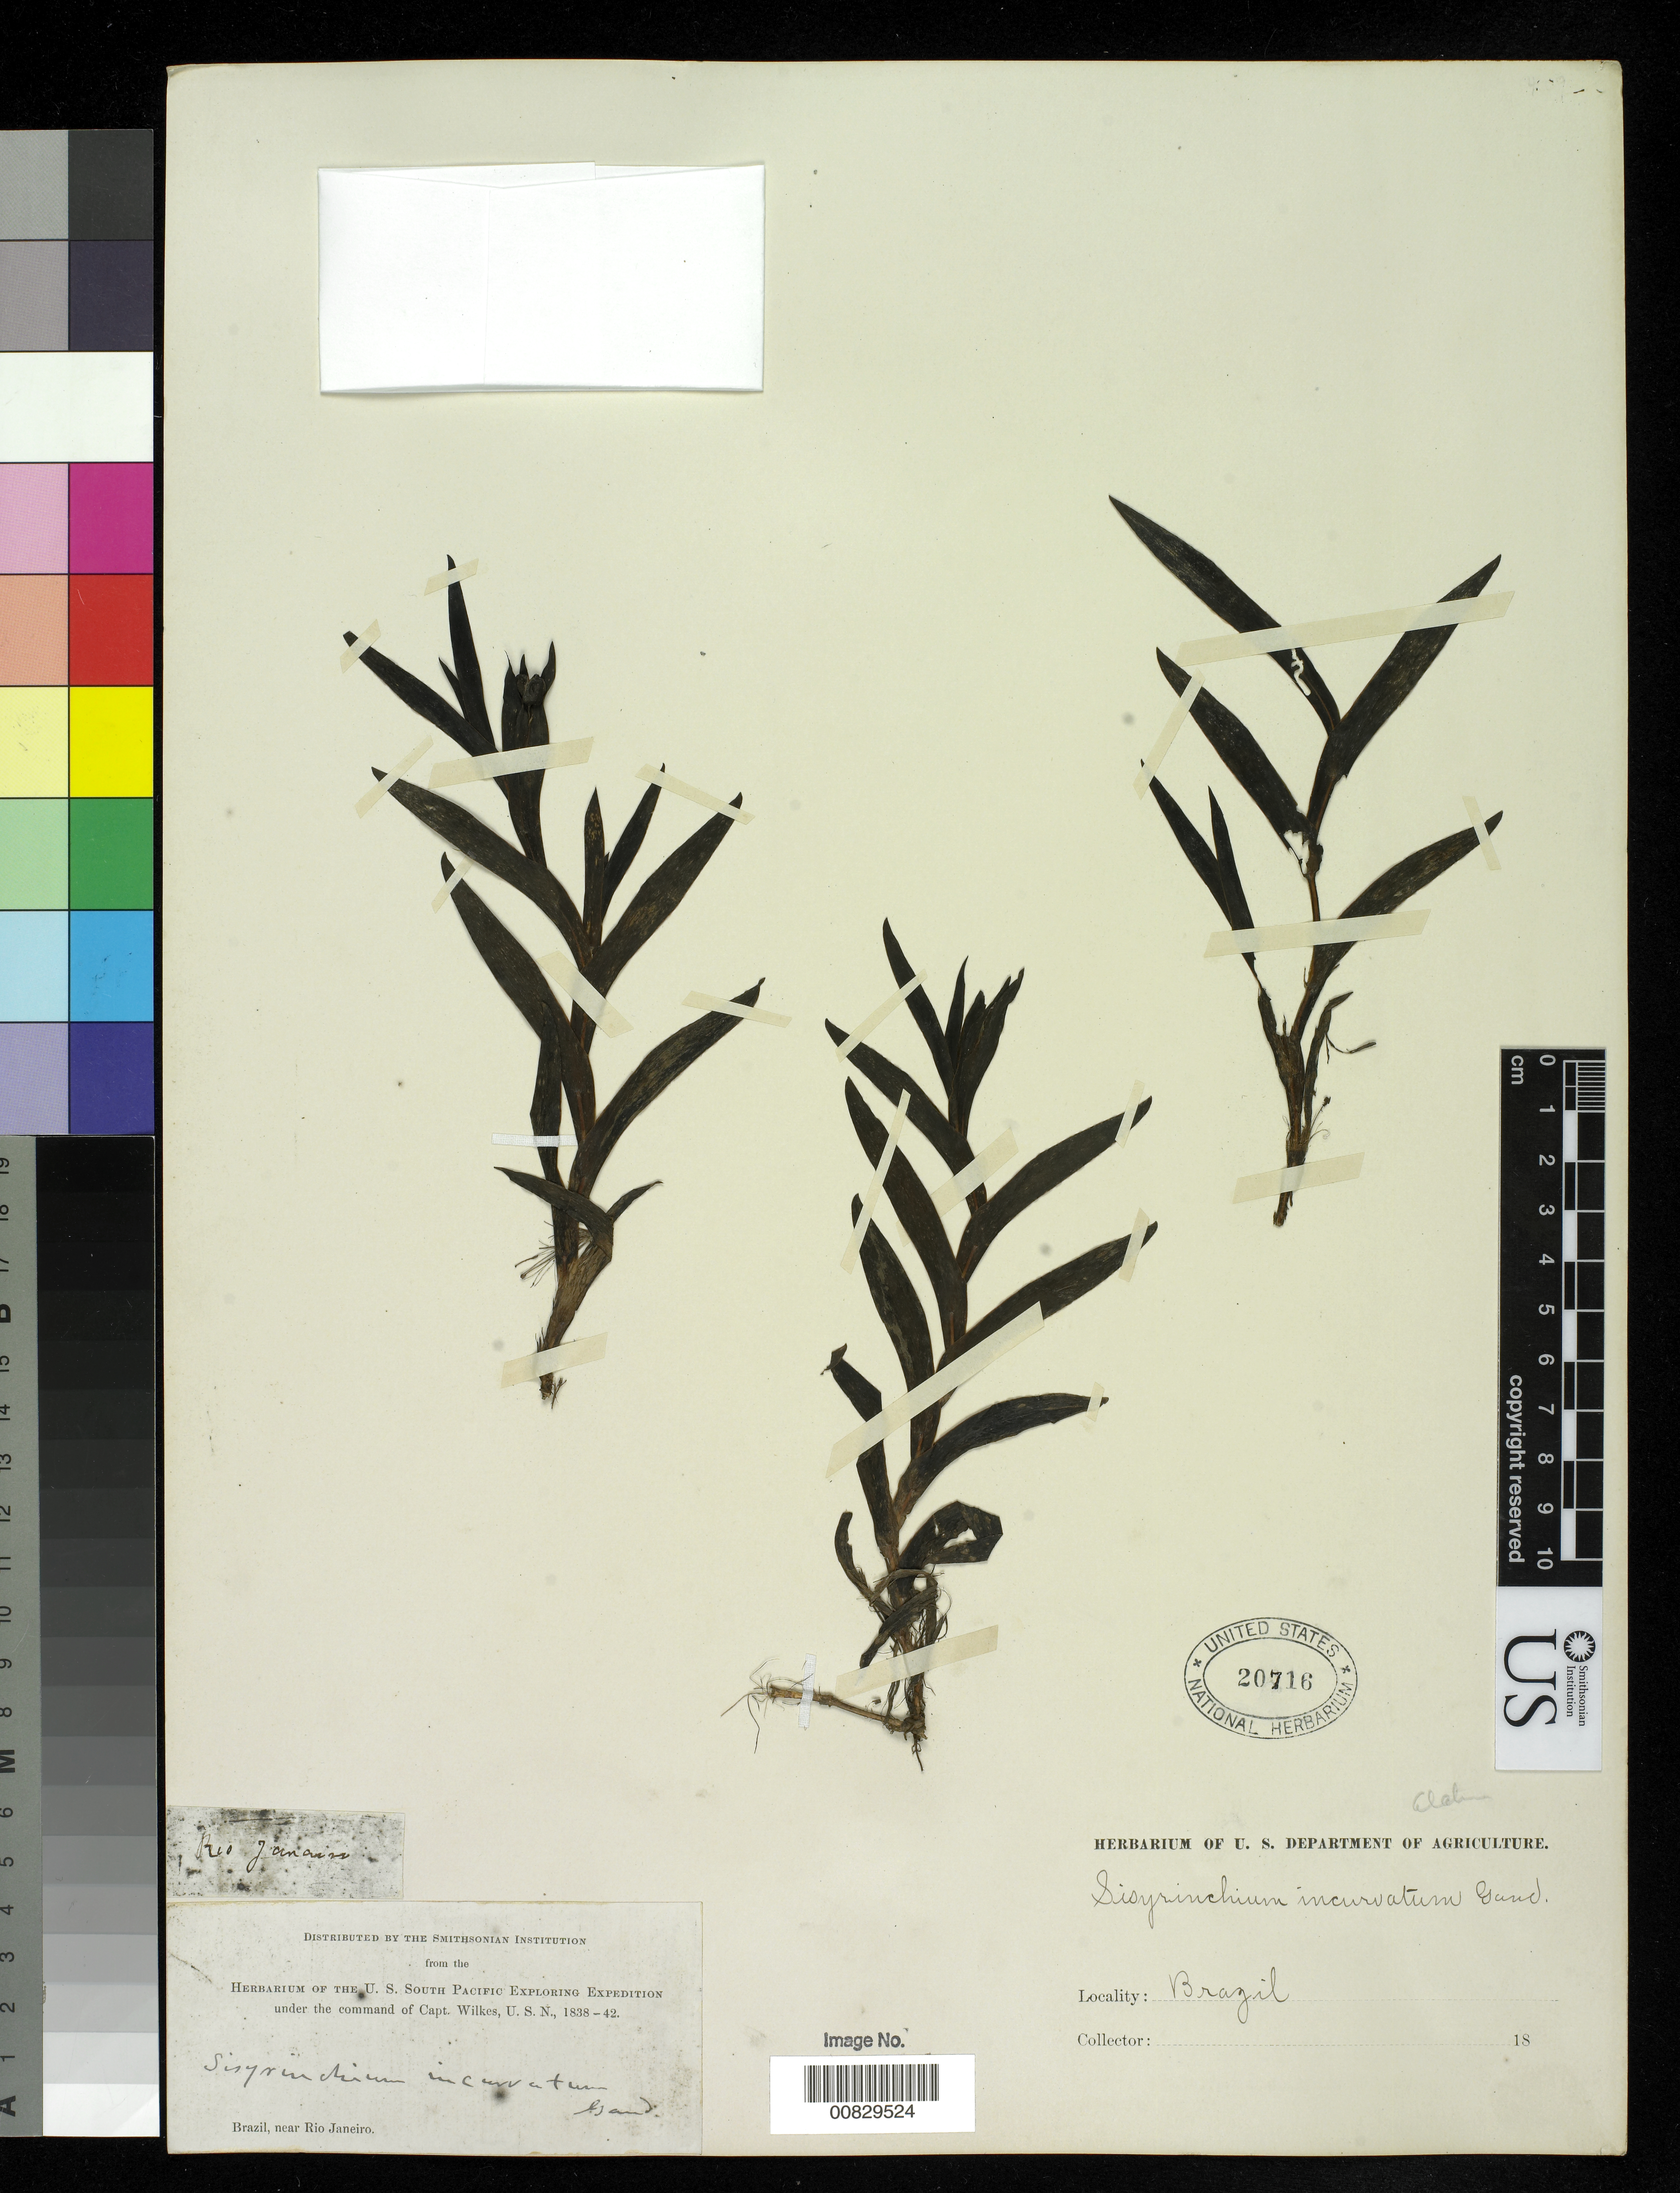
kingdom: Plantae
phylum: Tracheophyta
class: Liliopsida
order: Asparagales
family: Iridaceae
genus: Sisyrinchium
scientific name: Sisyrinchium alatum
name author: Hook.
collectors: Wilkes Explor. Exped.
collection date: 1838/1842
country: Brazil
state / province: Rio de Janeiro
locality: near Rio Janeiro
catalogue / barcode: US 20716